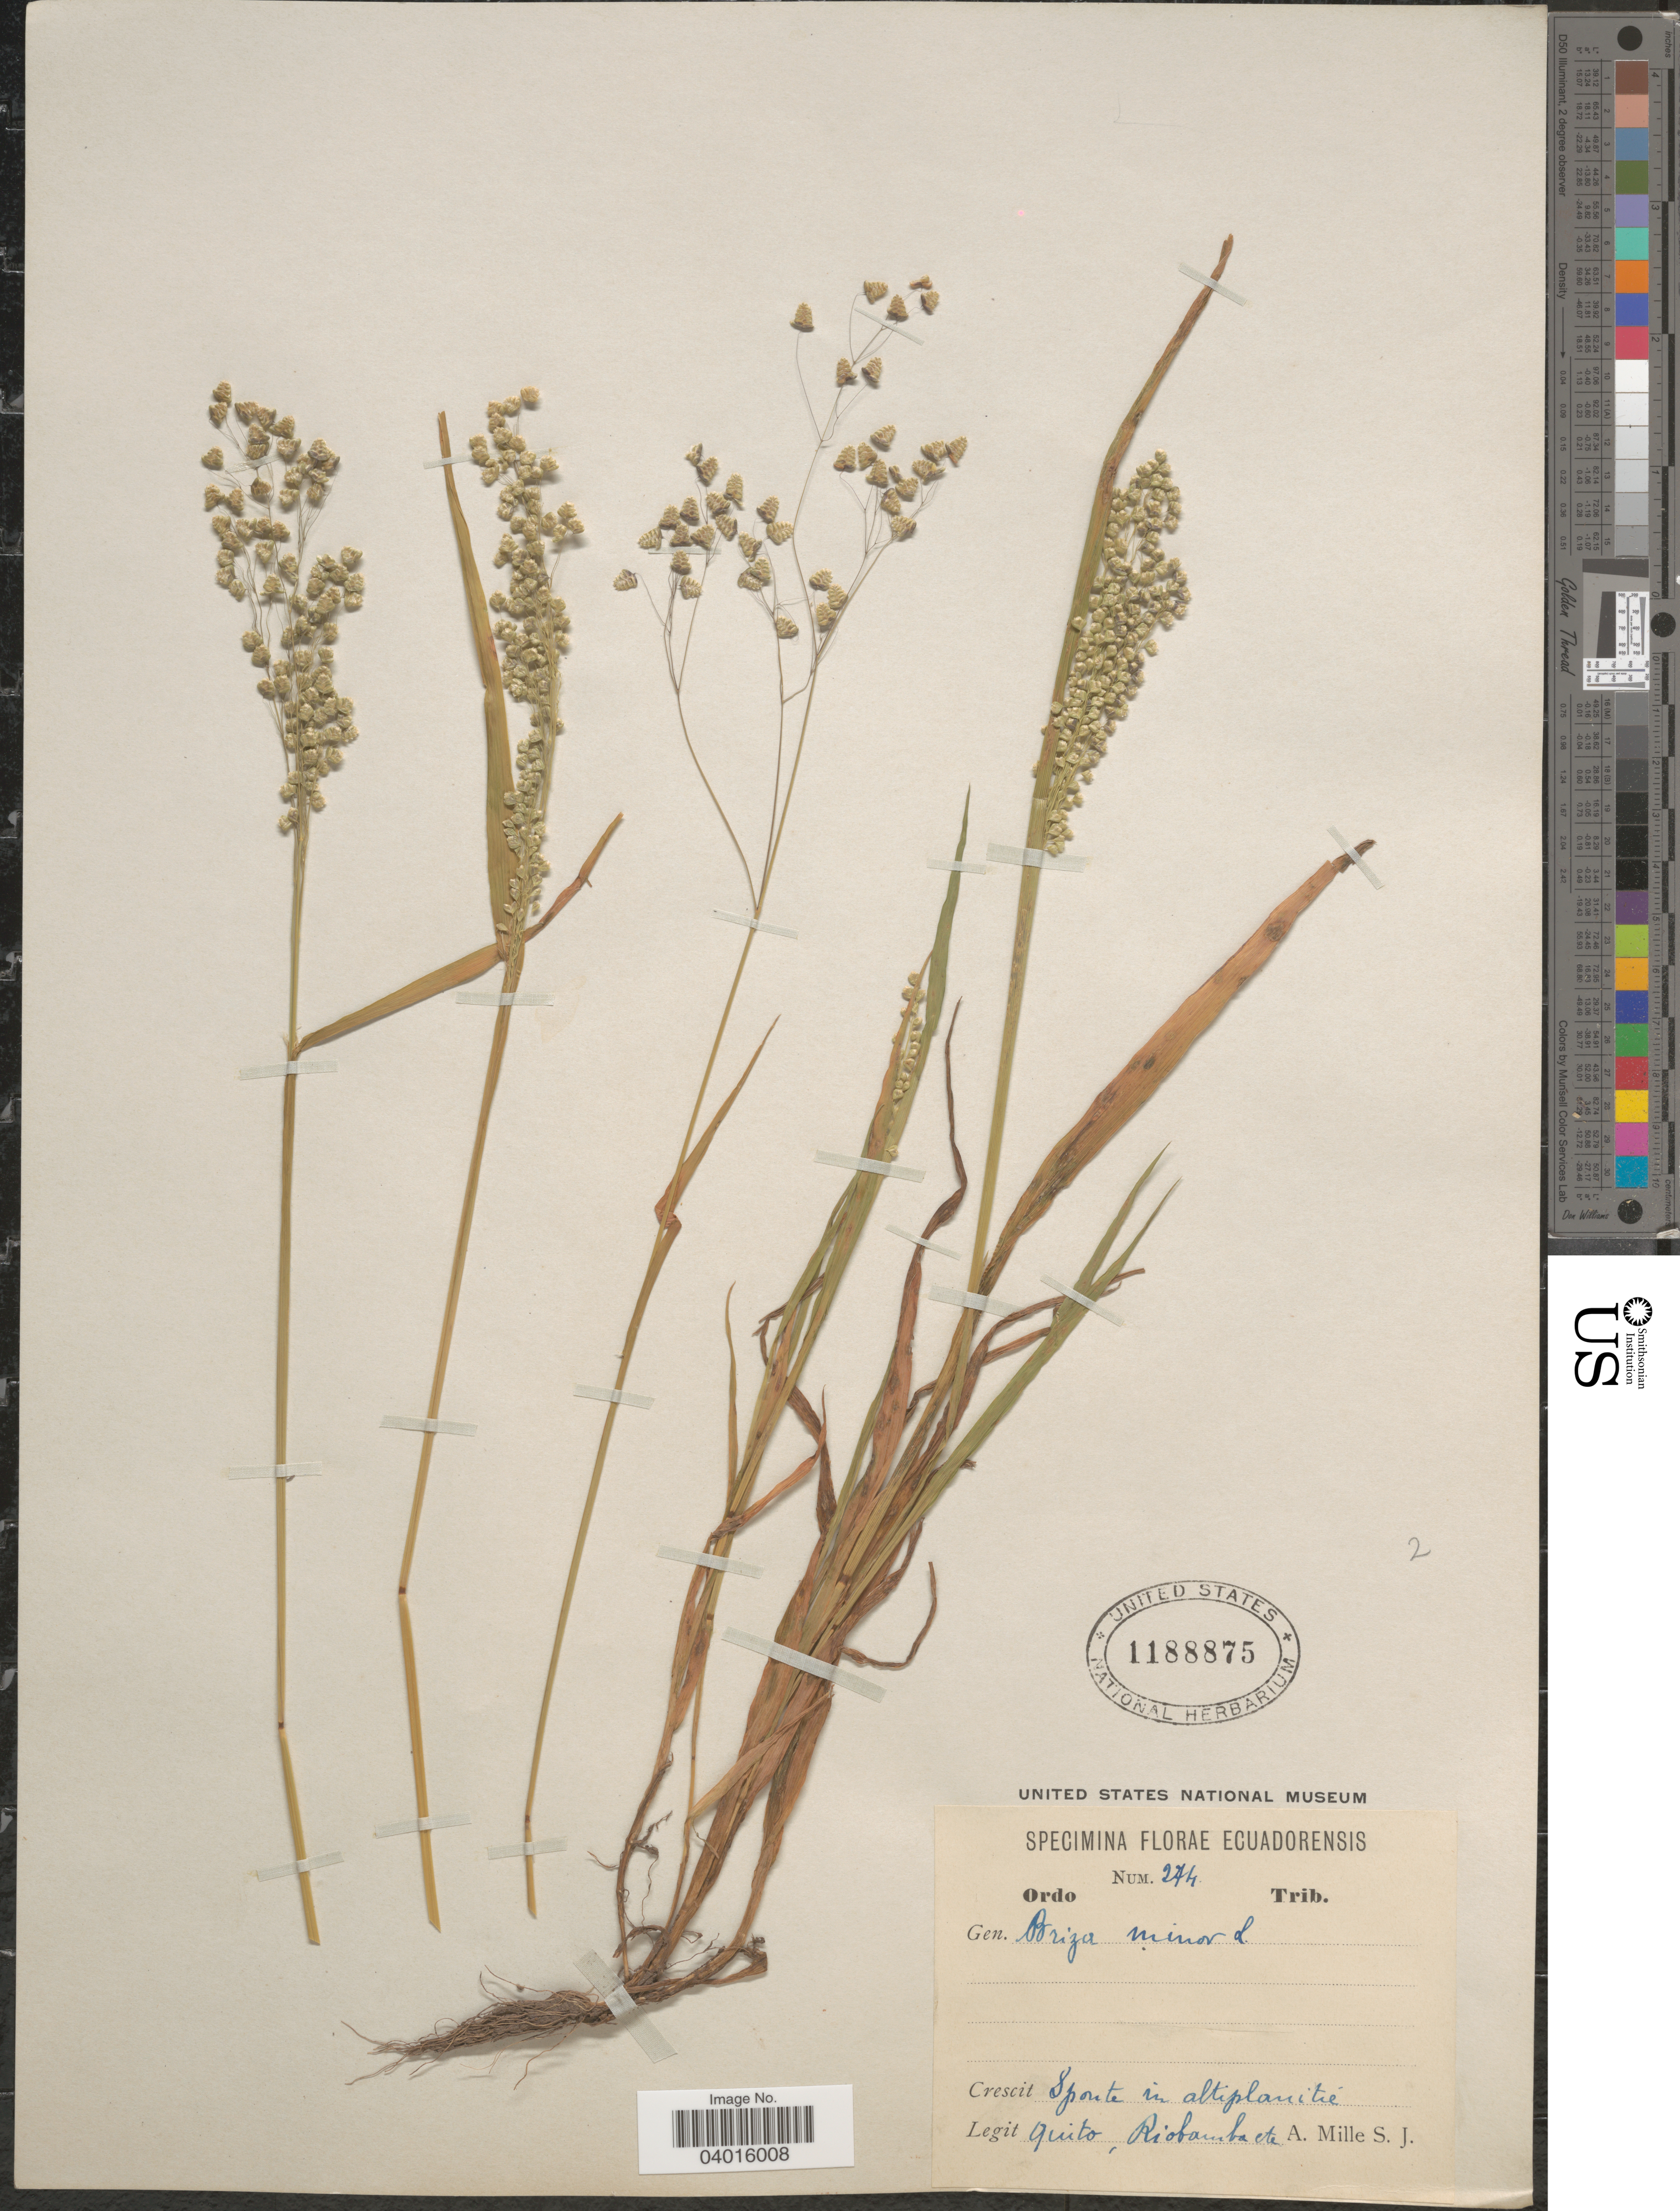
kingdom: Plantae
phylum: Tracheophyta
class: Liliopsida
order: Poales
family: Poaceae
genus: Briza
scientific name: Briza minor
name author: L.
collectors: A. Mille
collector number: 274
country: Ecuador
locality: Crescit Sponte in altiplanitié. Quito, Riobamba etc.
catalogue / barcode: US 1188875